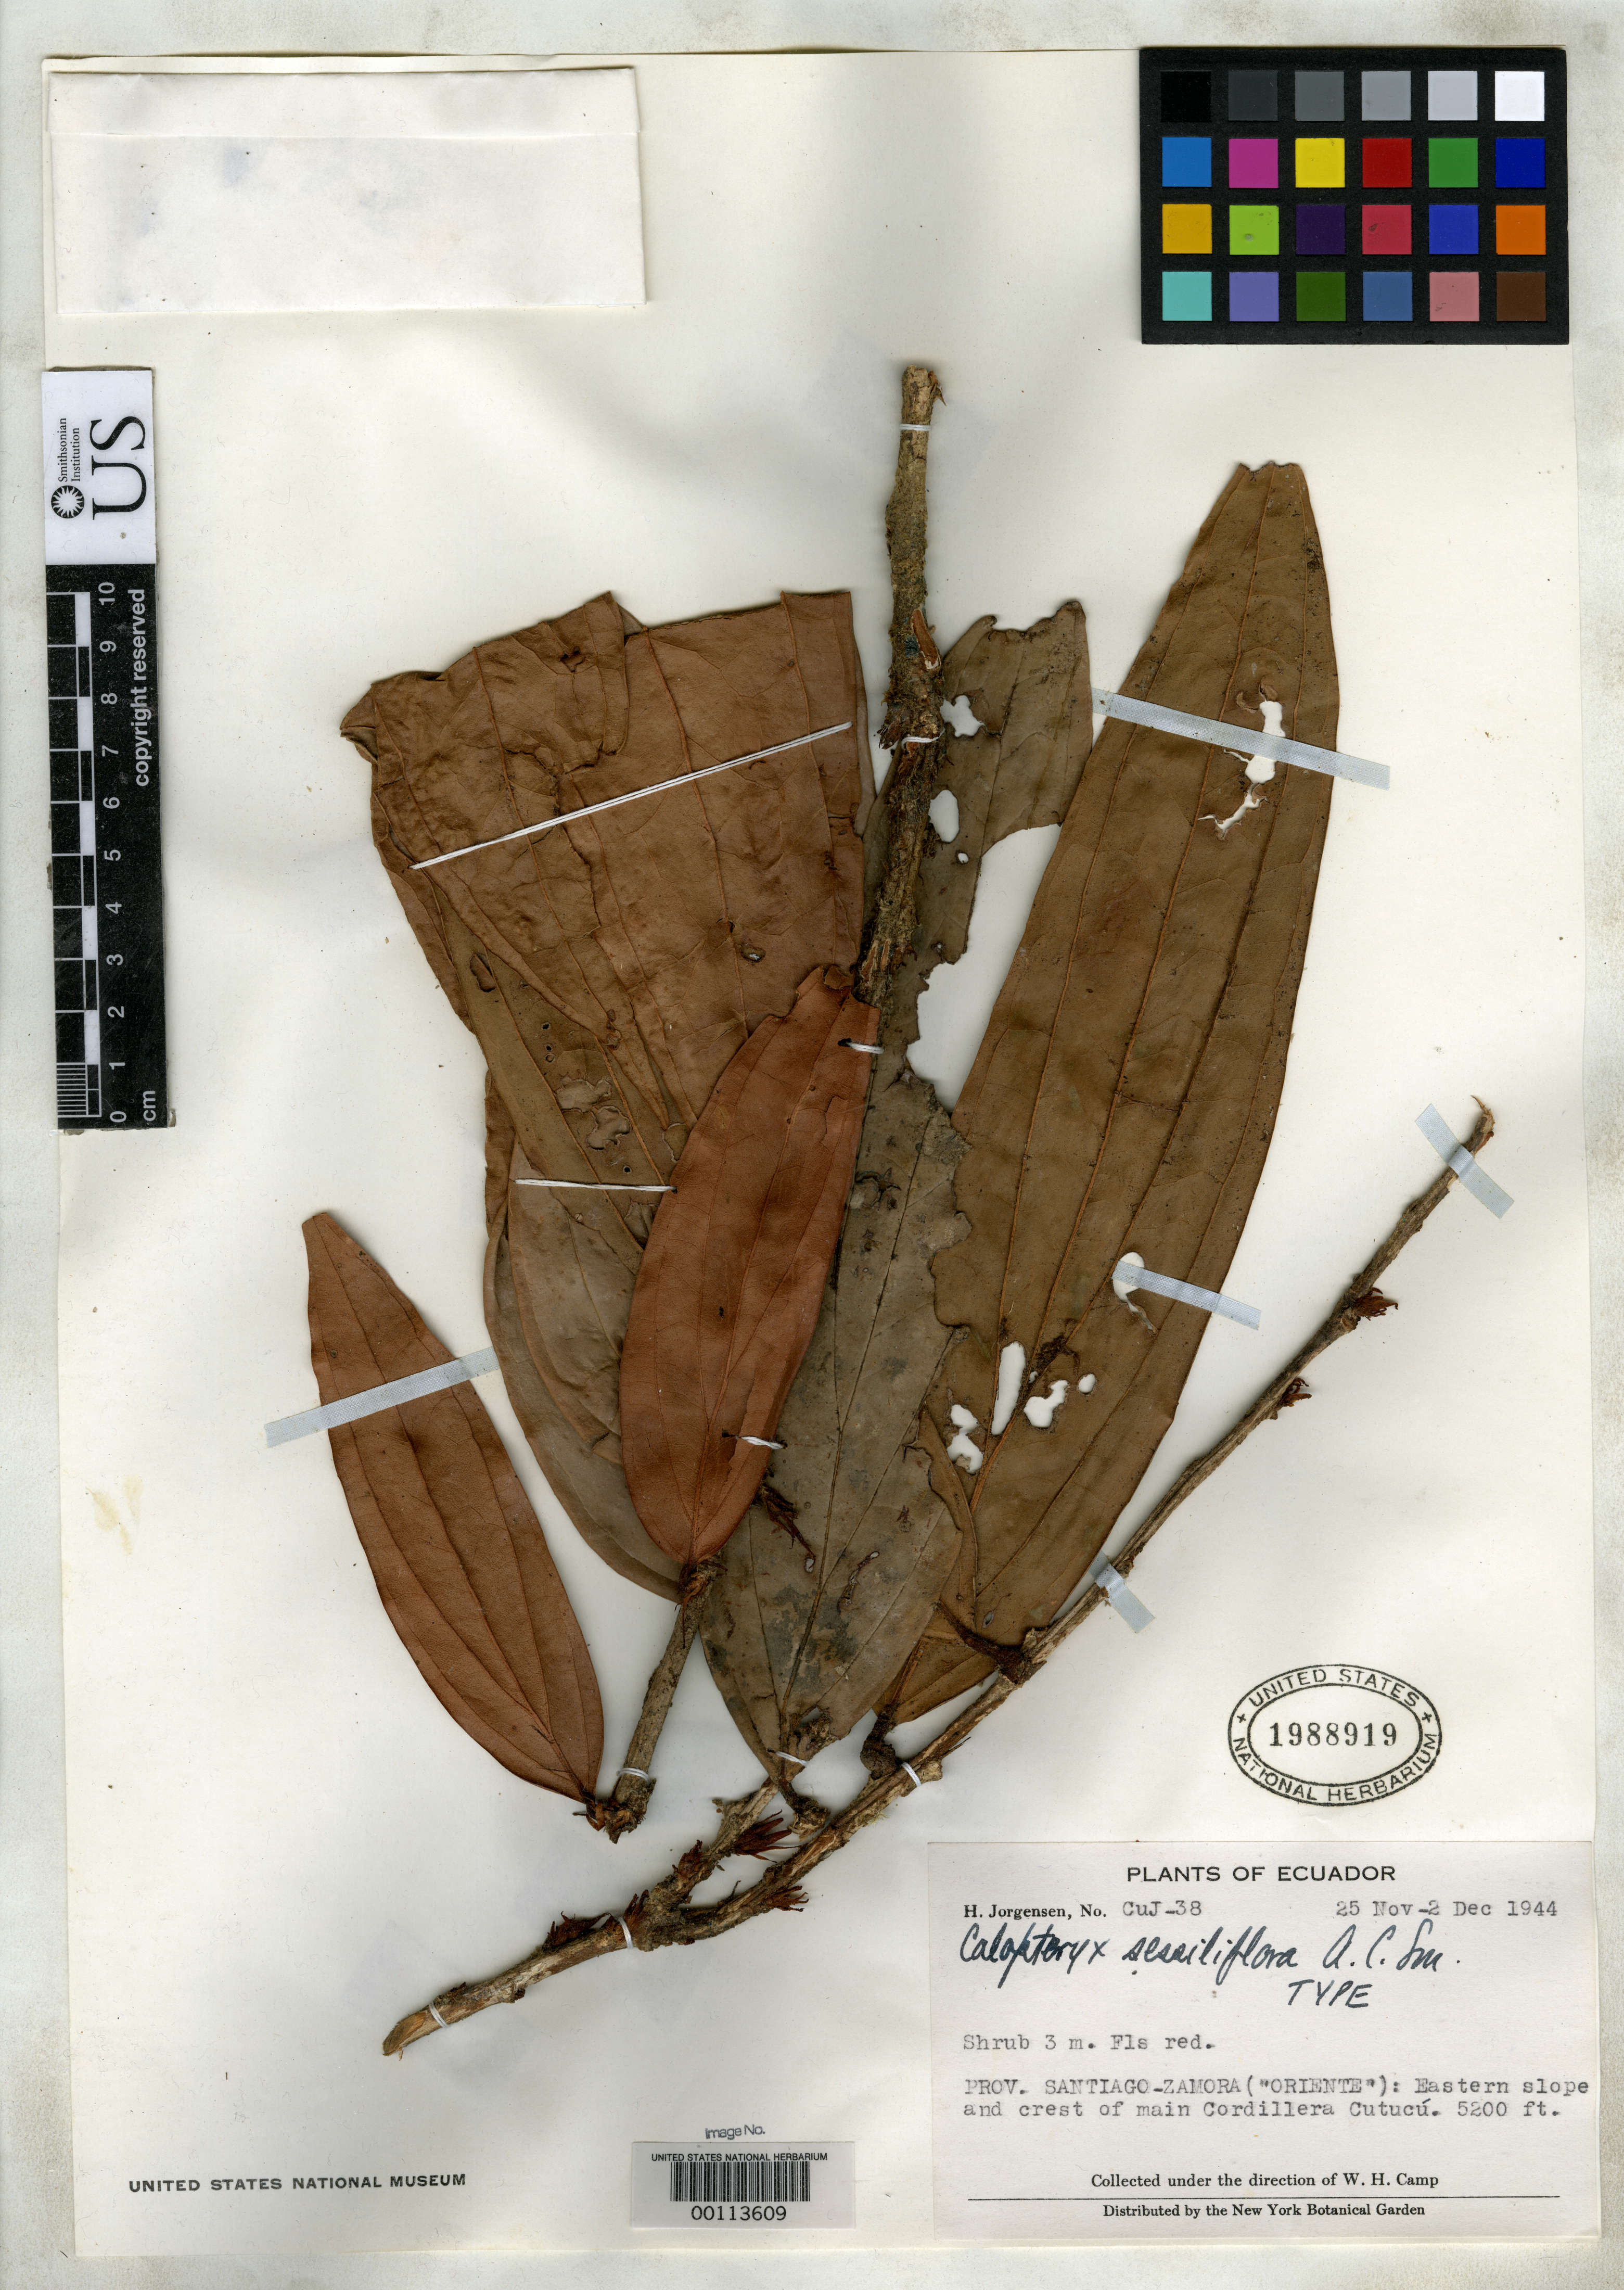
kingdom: Plantae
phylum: Tracheophyta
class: Magnoliopsida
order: Ericales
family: Ericaceae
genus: Calopteryx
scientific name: Calopteryx sessiliflora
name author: A.C. Sm.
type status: Holotype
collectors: H. Jørgensen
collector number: CUJ-38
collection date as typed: Nov 1944 to -- Dec 1944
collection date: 1944-11/1944-12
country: Ecuador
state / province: Morona-Santiago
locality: E slope & crest of main Cordillera Cutucu.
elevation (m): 1585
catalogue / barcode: US 1988919